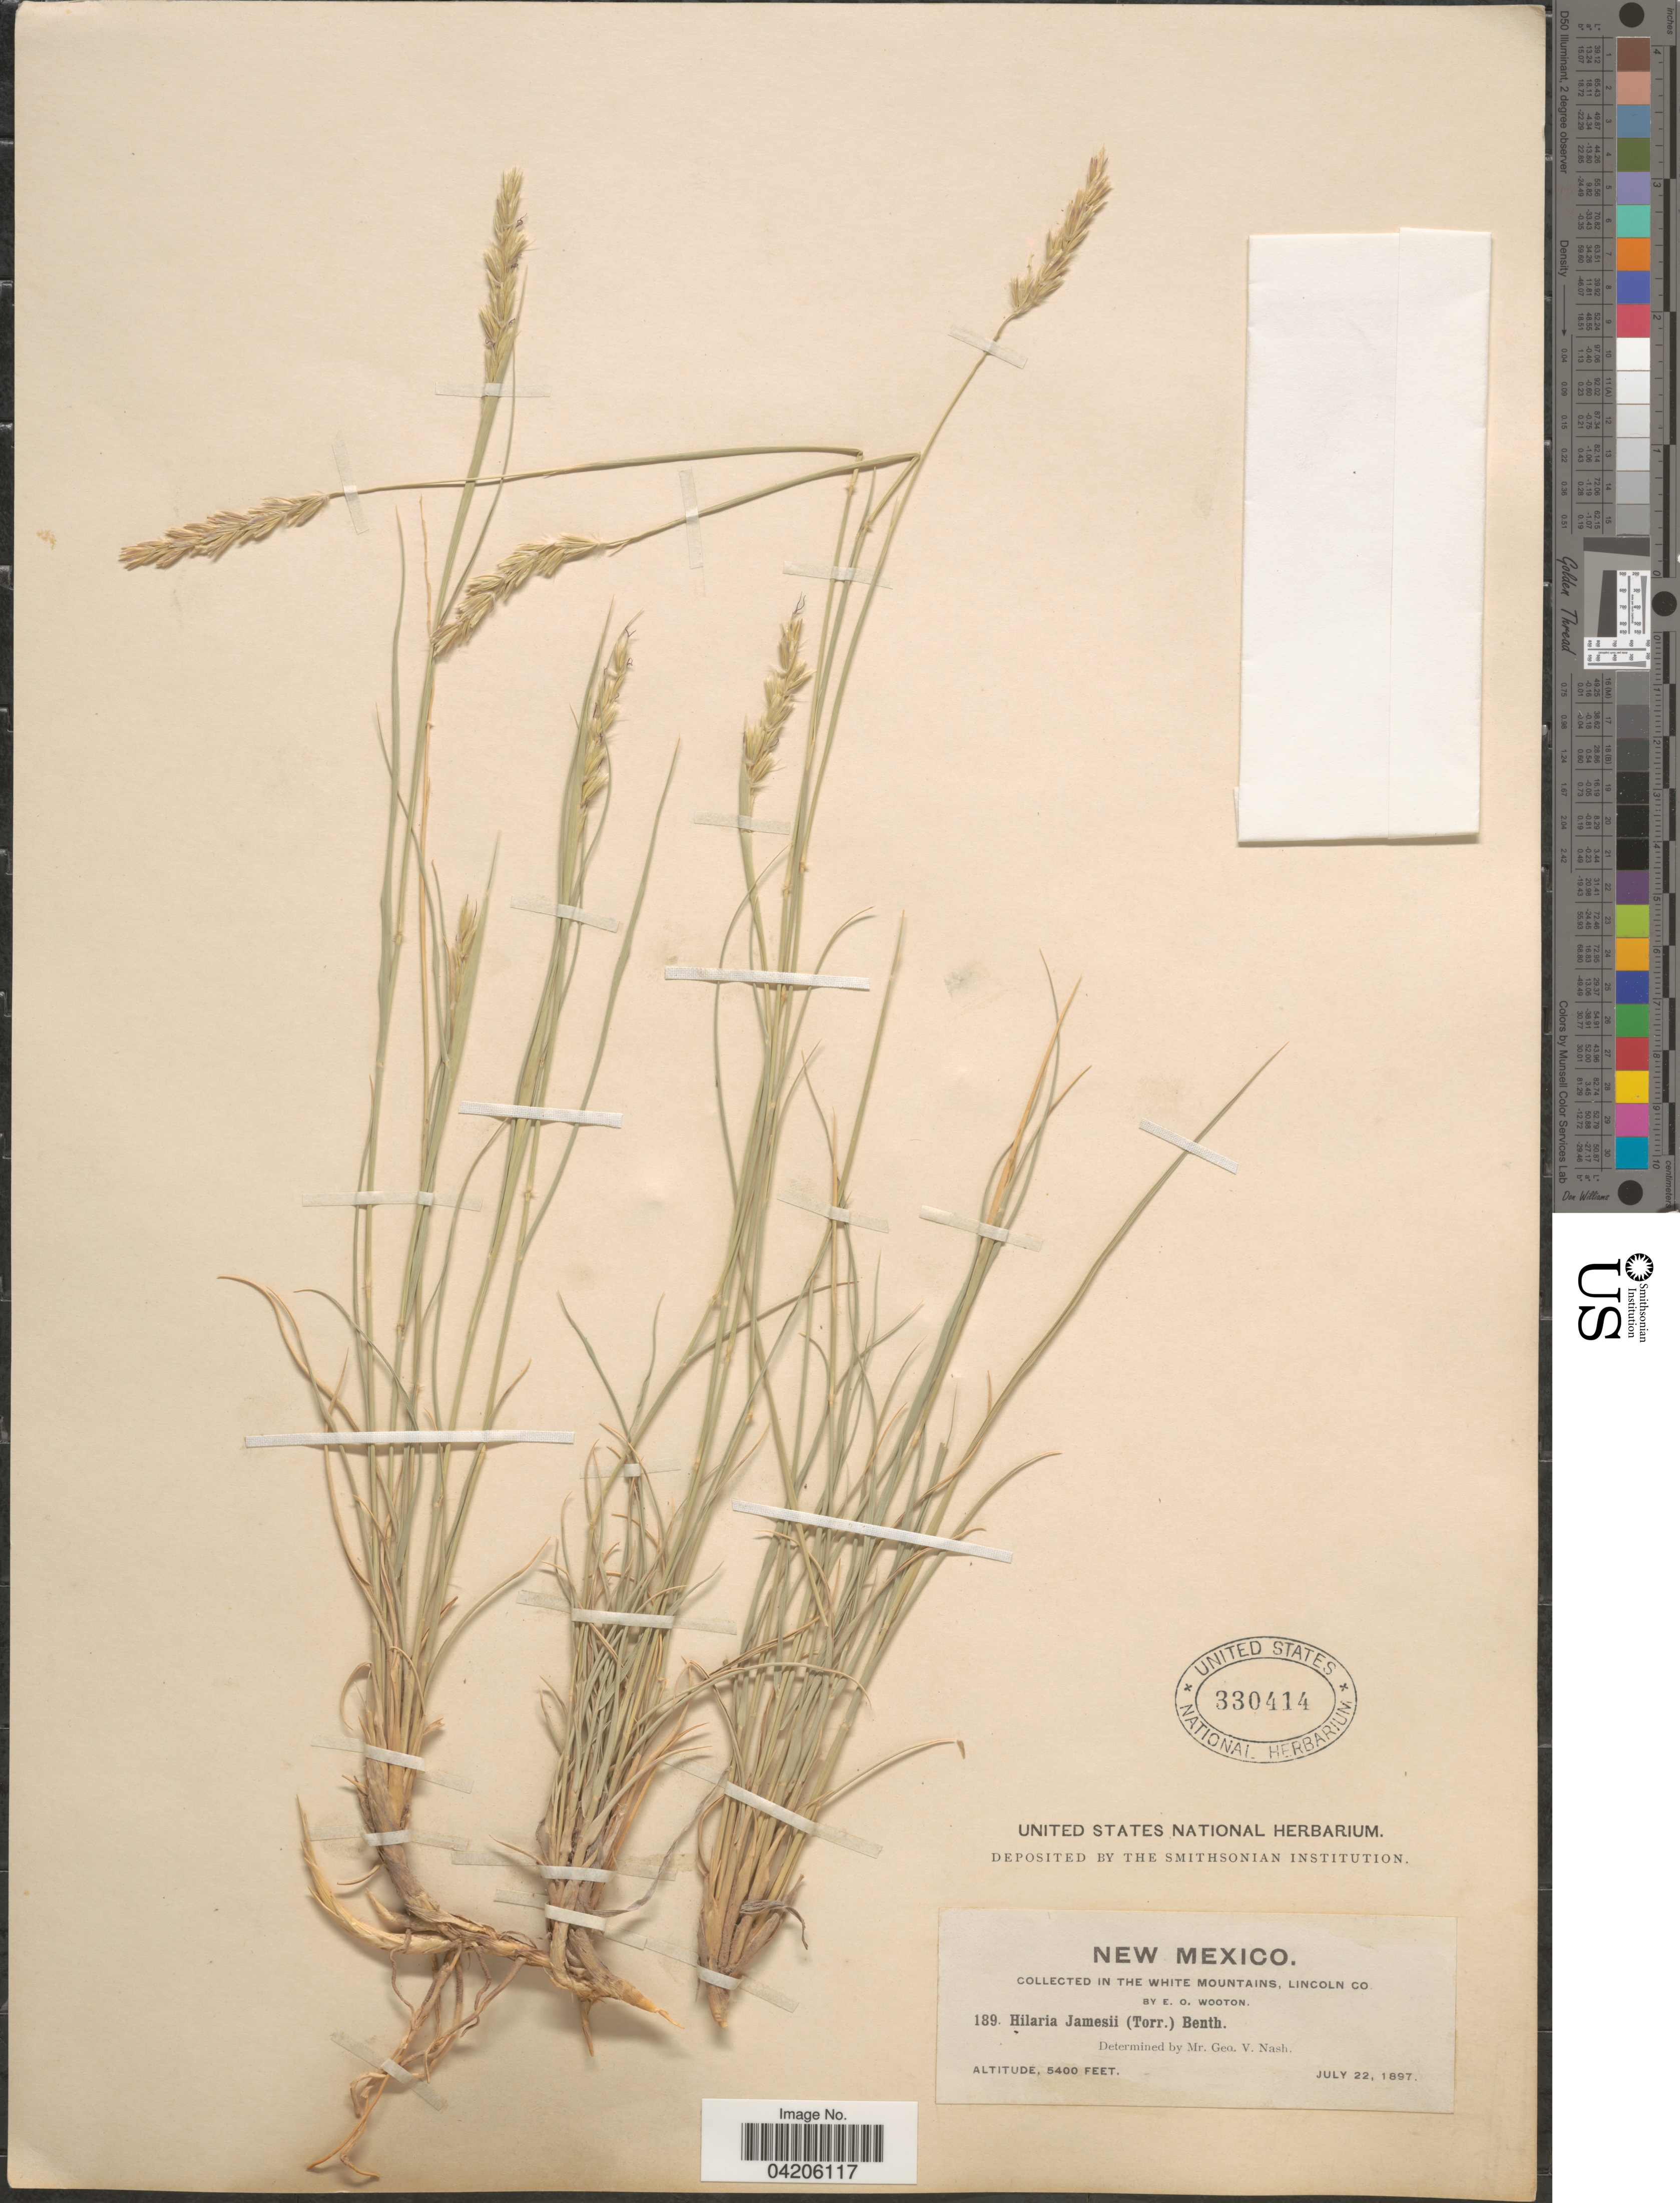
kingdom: Plantae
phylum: Tracheophyta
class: Liliopsida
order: Poales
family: Poaceae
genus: Hilaria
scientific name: Hilaria jamesii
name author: (Torr.) Benth.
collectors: E. O. Wooton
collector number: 189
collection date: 1897-07-22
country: United States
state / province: New Mexico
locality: In the White Mountains, Lincoln Co.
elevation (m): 1646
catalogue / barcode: US 330414